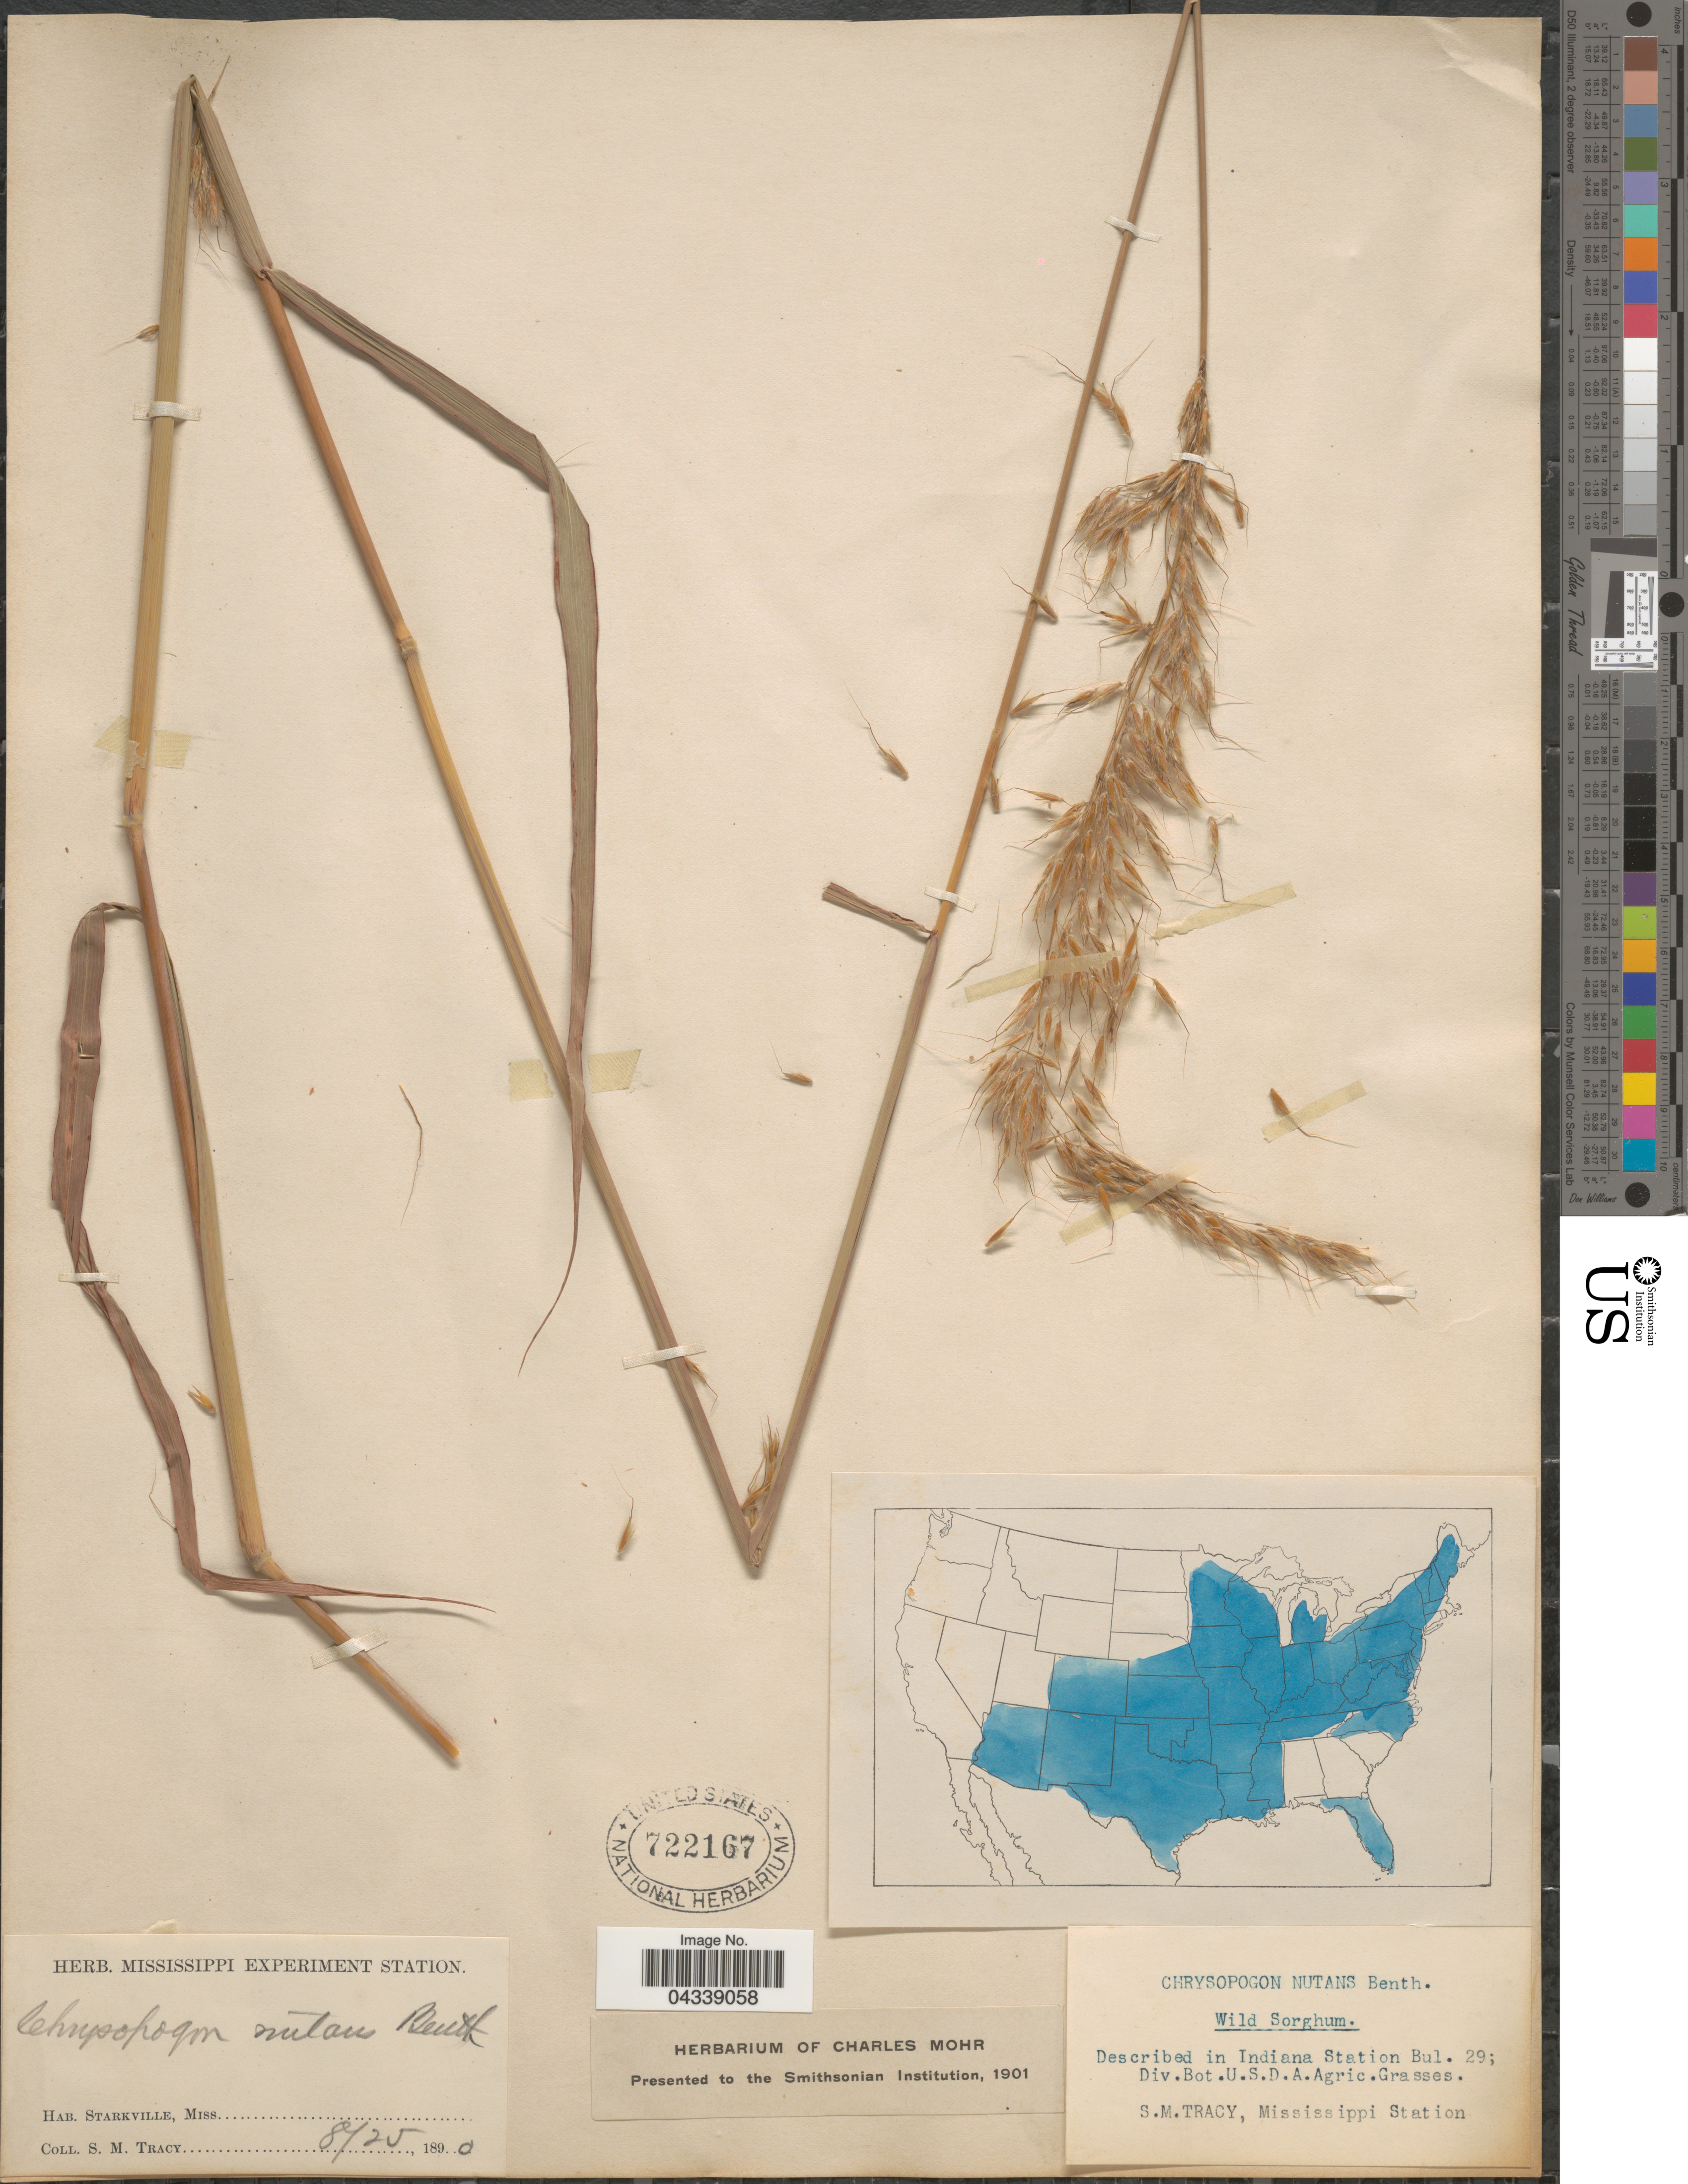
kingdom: Plantae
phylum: Tracheophyta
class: Liliopsida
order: Poales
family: Poaceae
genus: Sorghastrum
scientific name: Sorghastrum nutans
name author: (L.) Nash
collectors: S. M. Tracy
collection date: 1890-08-25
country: United States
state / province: Mississippi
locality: Starkville.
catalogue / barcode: US 722167